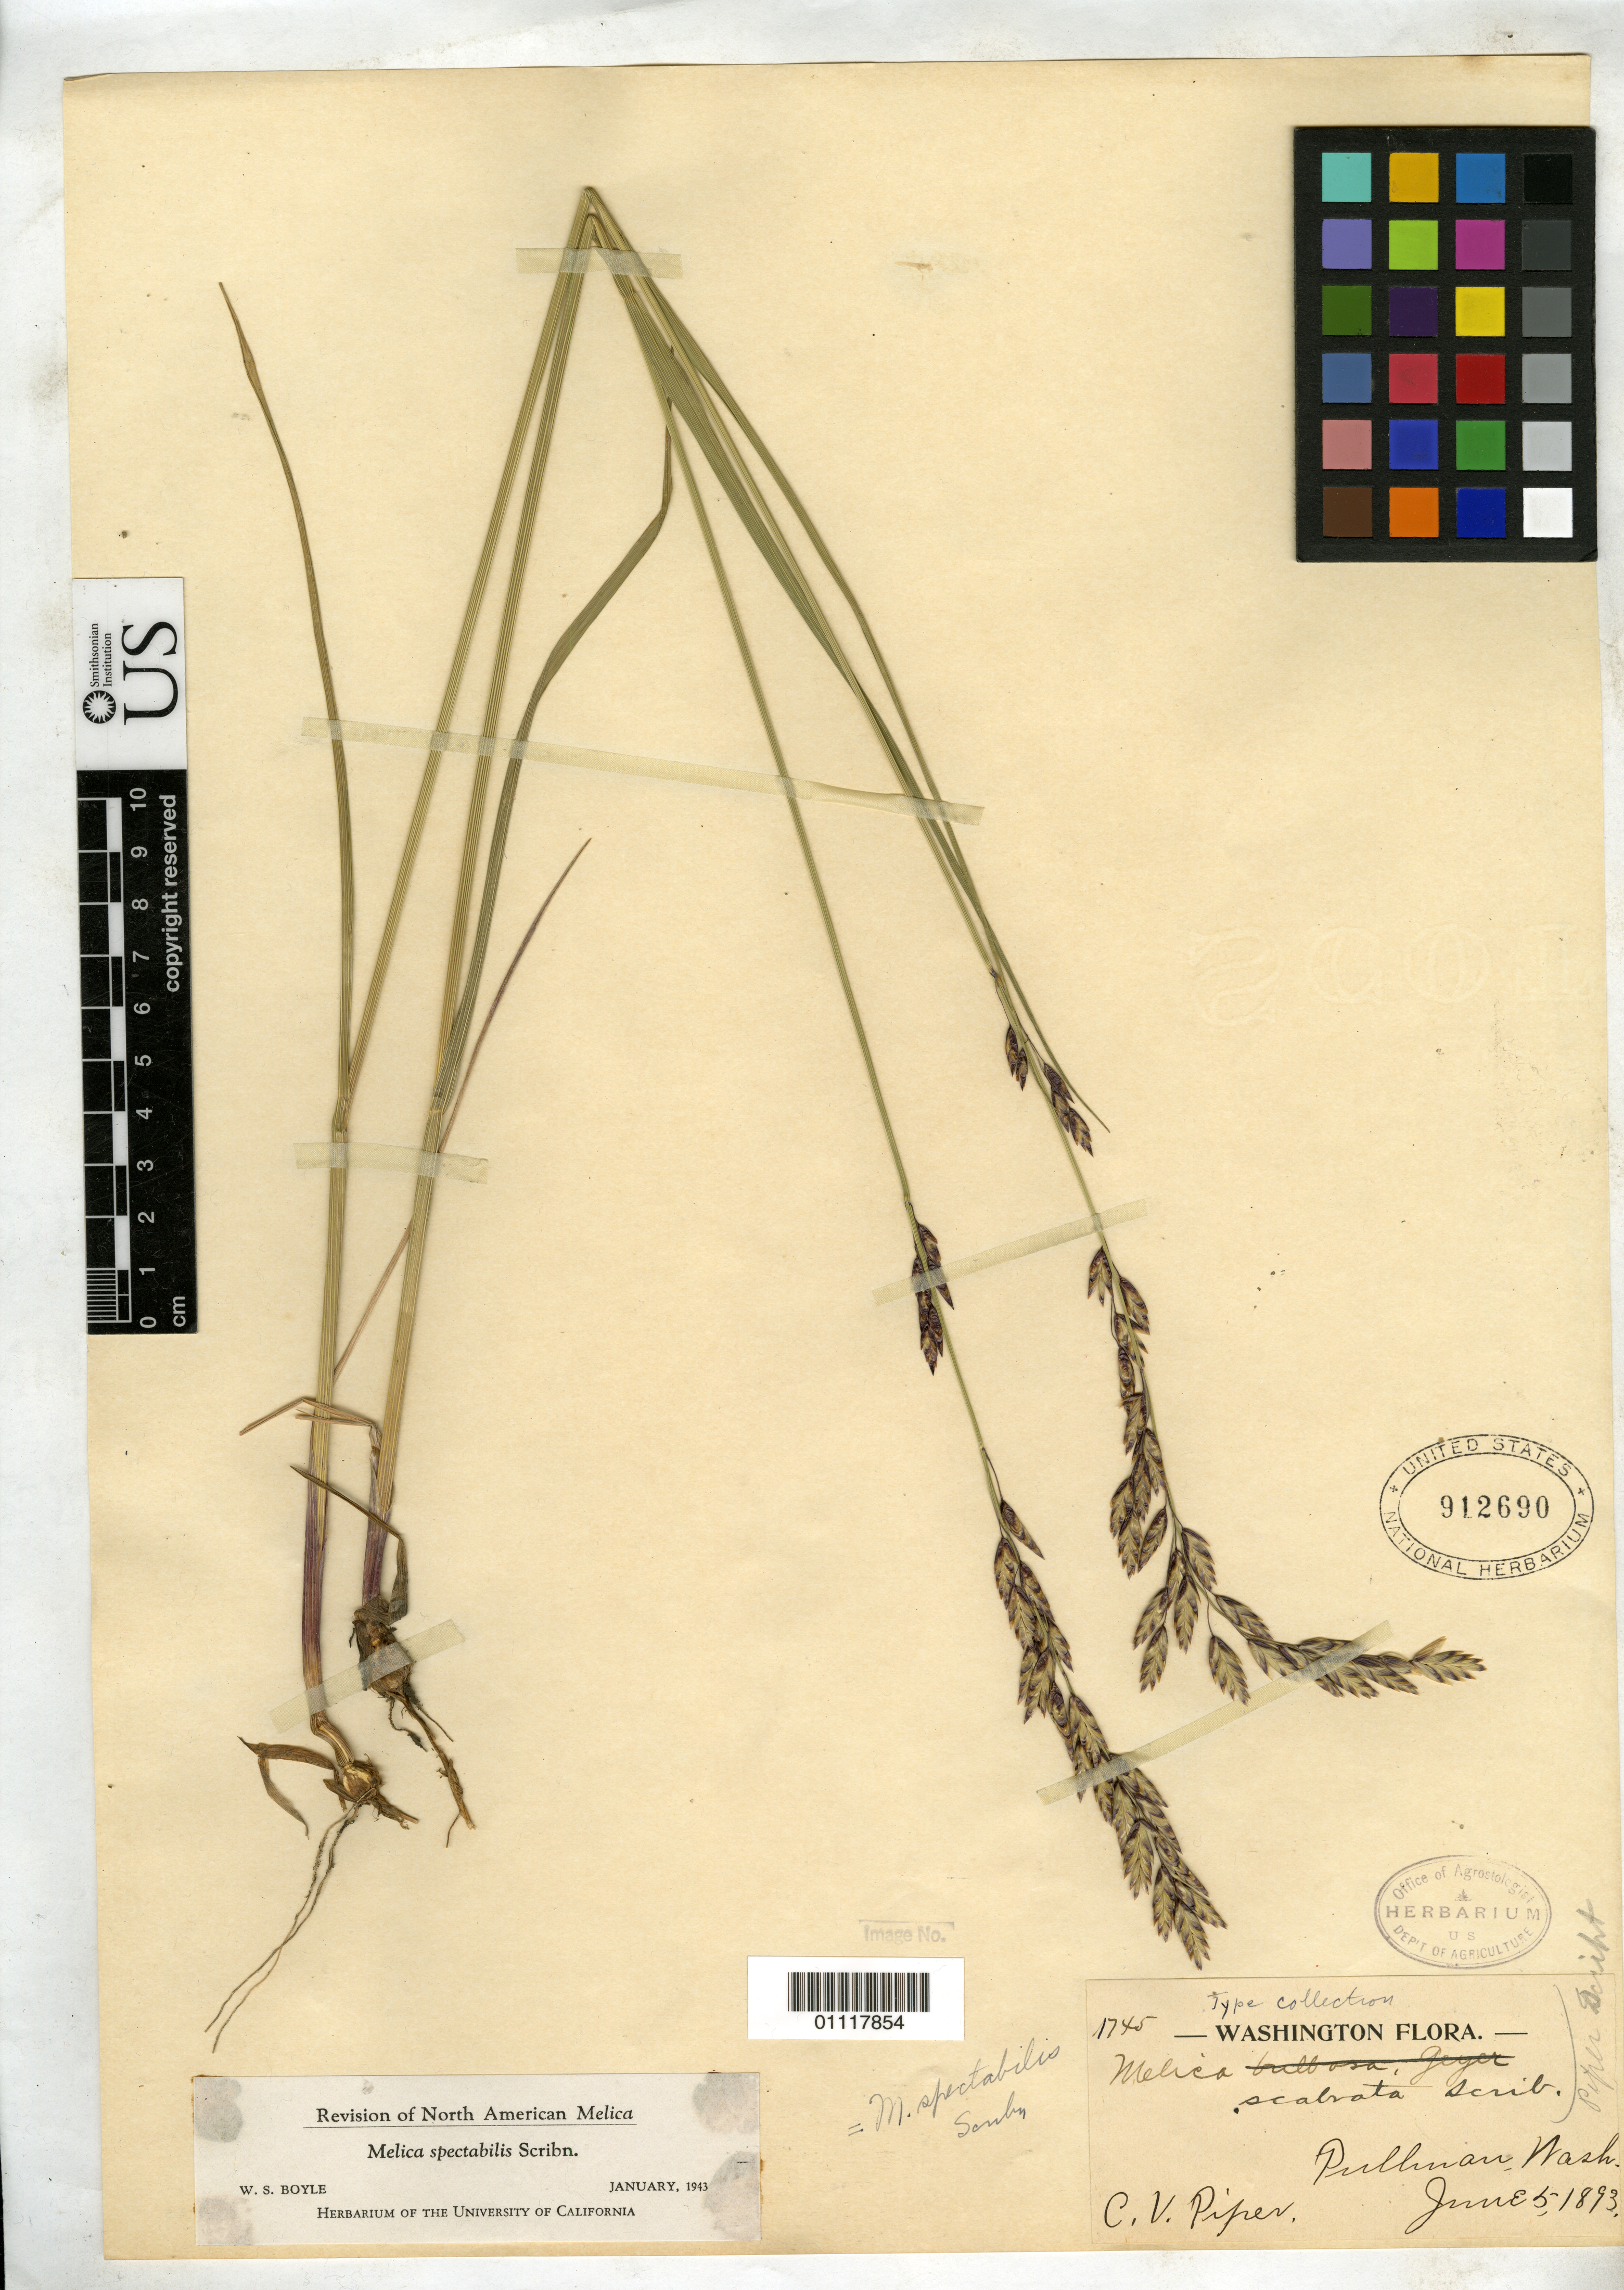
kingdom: Plantae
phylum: Tracheophyta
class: Liliopsida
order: Poales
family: Poaceae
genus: Melica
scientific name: Melica scabrata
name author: Scribn. ex Piper in Piper & Beattie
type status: Type Collection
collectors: C. V. Piper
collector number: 1745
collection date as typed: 05 Jun 1893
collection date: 1893-06-05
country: United States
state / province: Washington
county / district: Whitman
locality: Near Pullman.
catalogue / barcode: US 912690